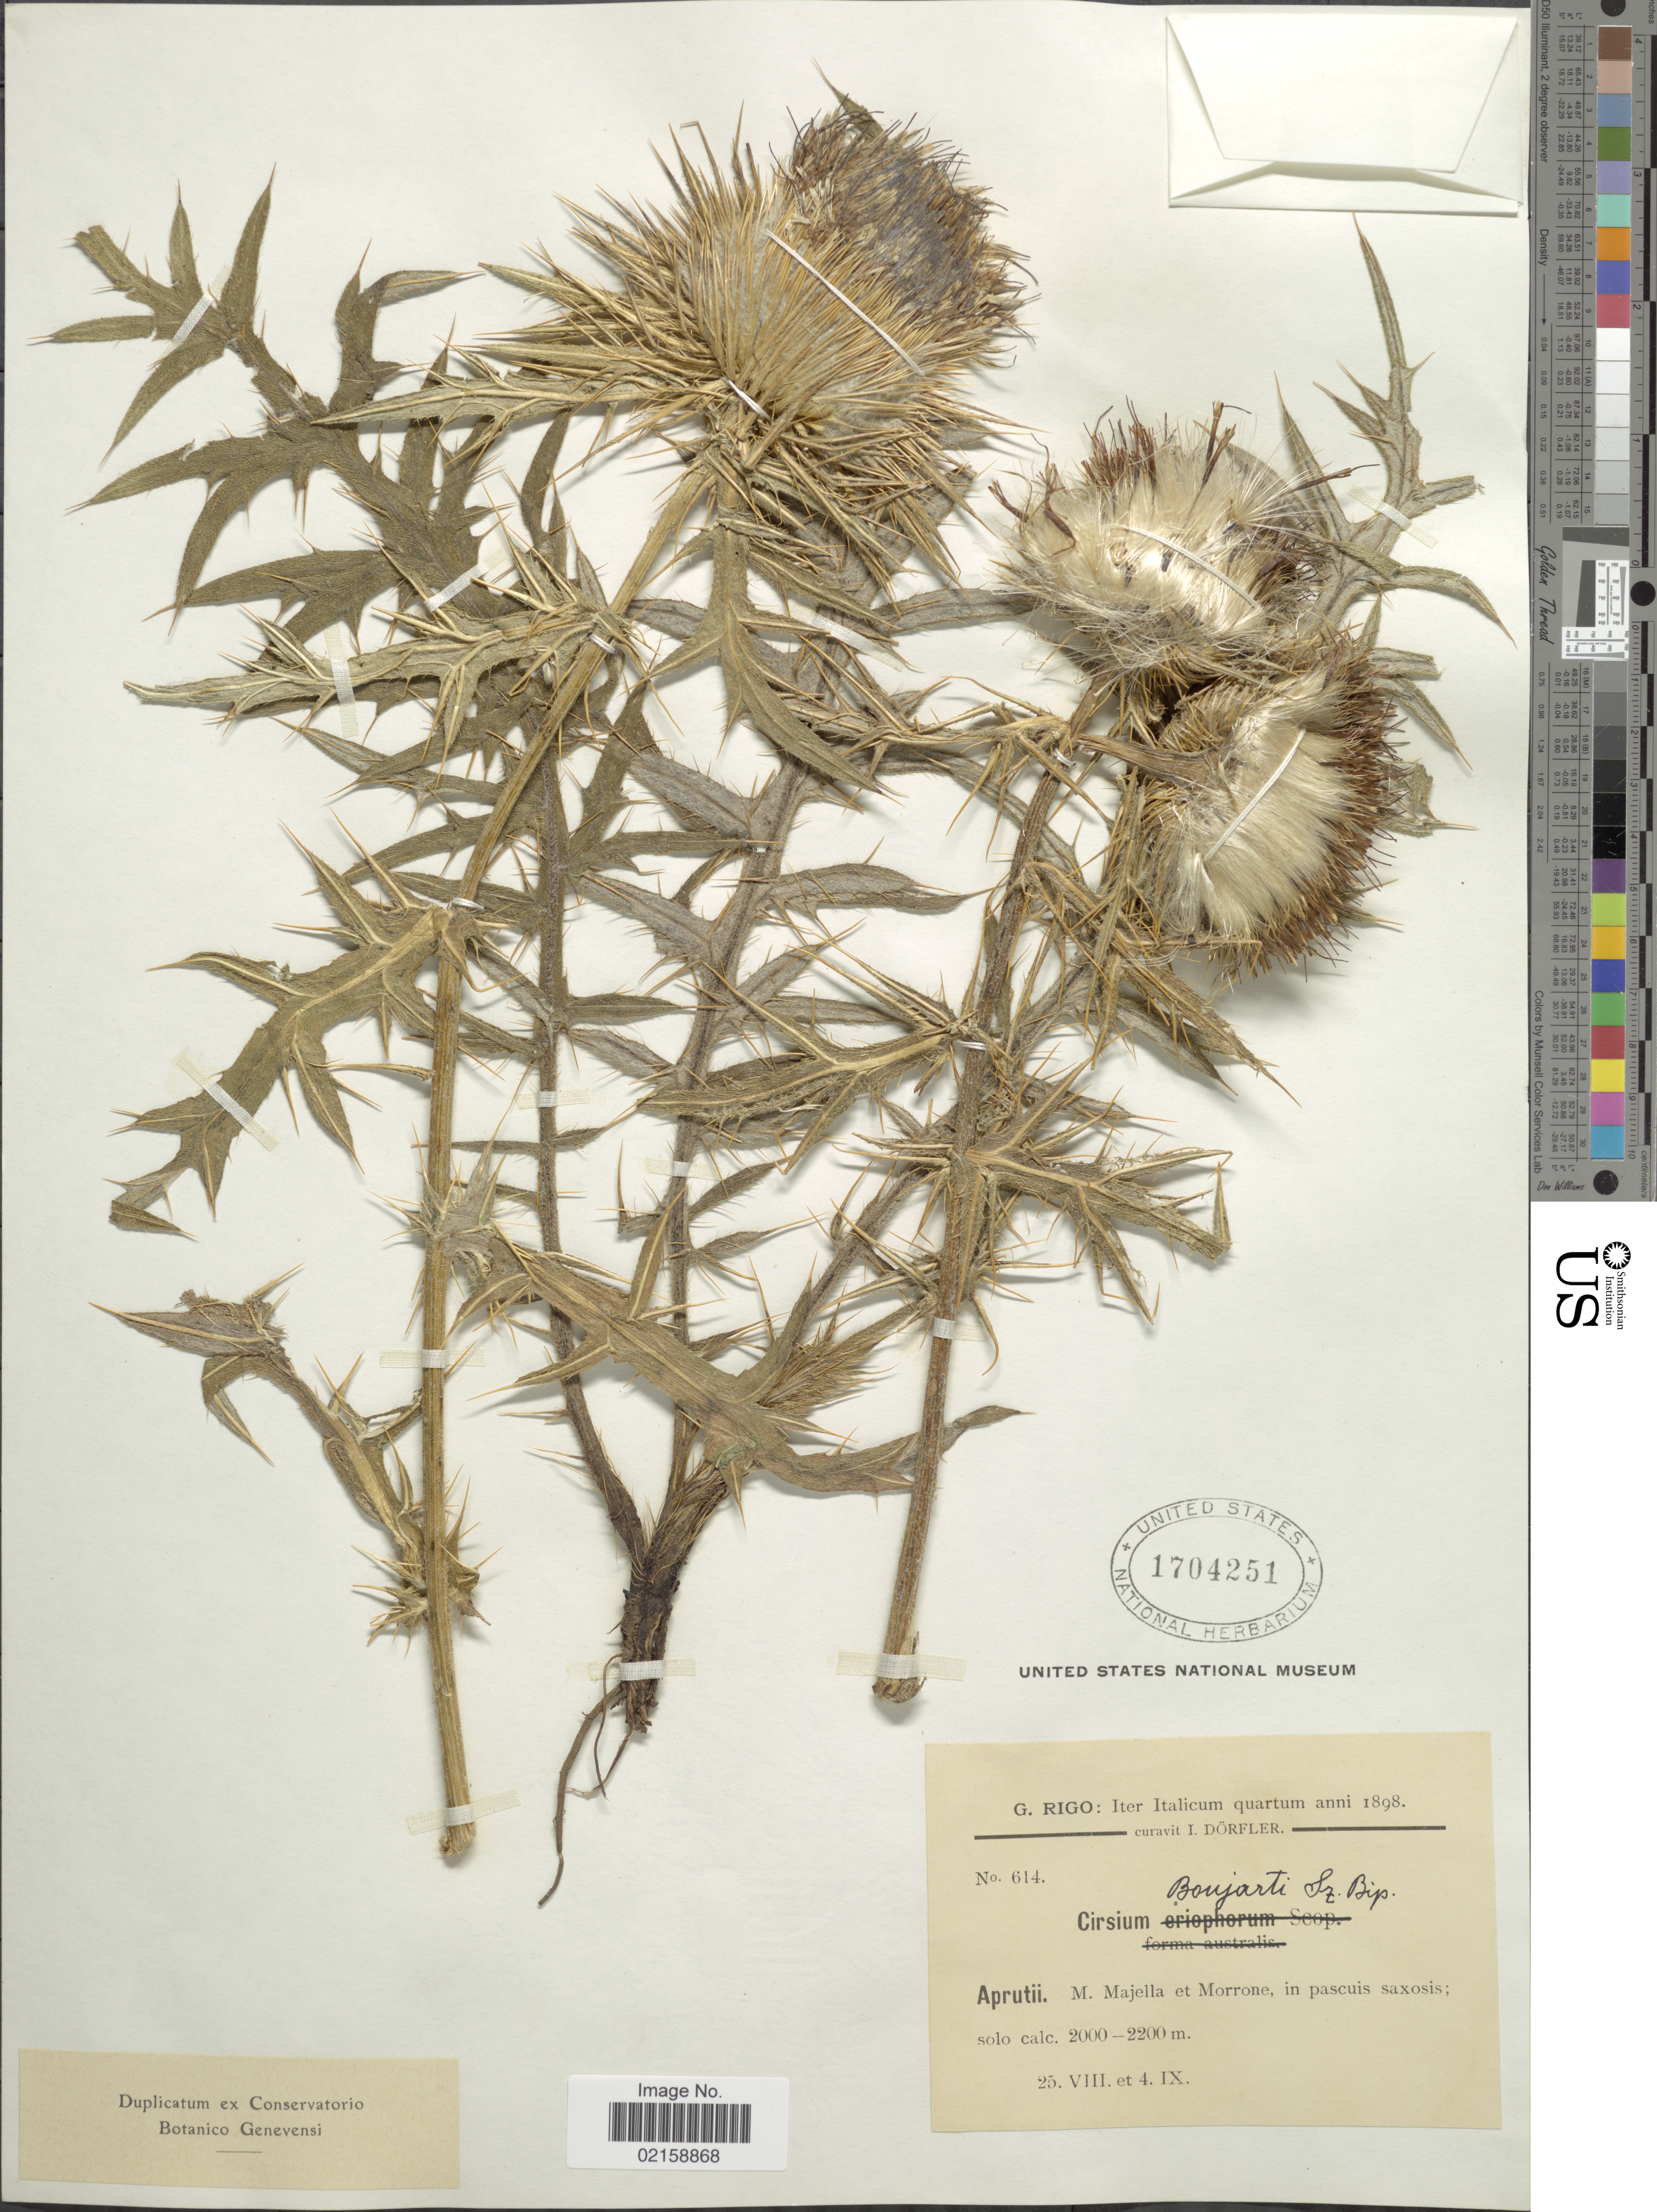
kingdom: Plantae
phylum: Tracheophyta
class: Magnoliopsida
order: Asterales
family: Asteraceae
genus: Cirsium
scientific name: Cirsium boujarti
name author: Sch. Bip.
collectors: G. Rigo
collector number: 614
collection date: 1898-08-25/1898-09-04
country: Italy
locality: Iter Italicum quartum, Aprutii, M. Majella et Morrone, in pascuis saxosis.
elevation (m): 2000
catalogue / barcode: US 1704251